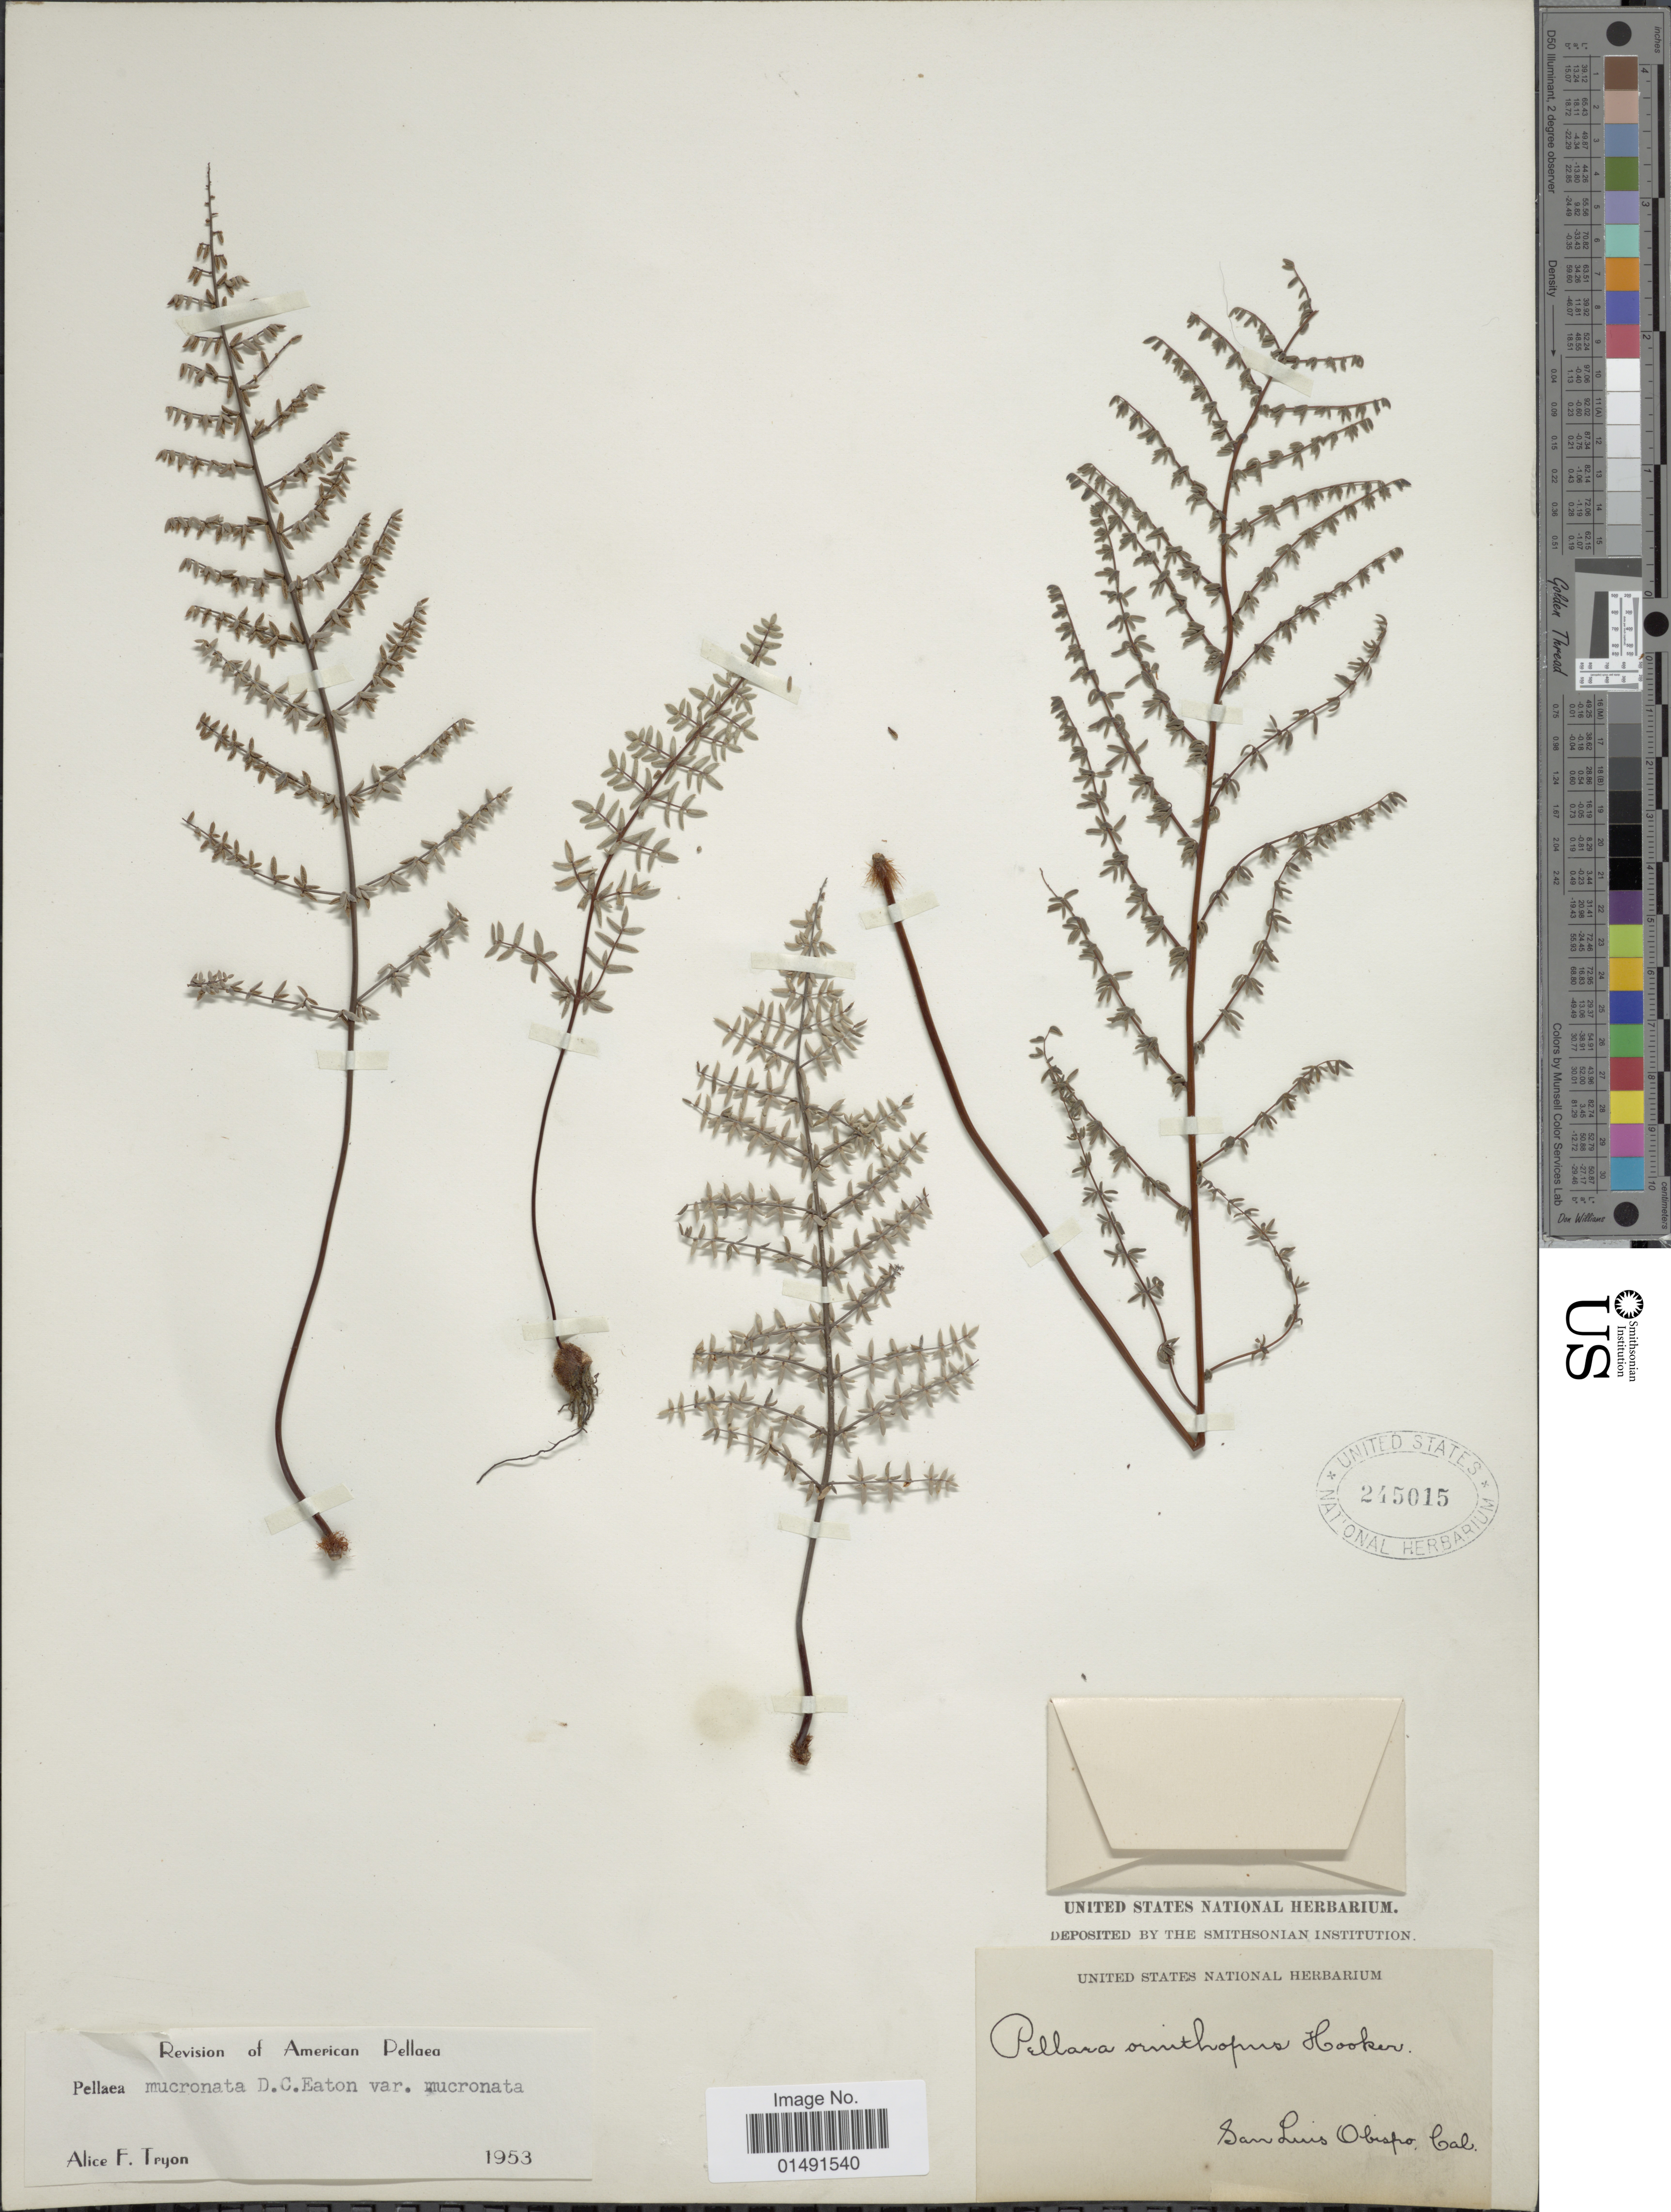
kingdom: Plantae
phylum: Tracheophyta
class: Polypodiopsida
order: Polypodiales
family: Pteridaceae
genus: Pellaea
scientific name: Pellaea mucronata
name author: (D.C. Eaton) D.C. Eaton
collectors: ex herb. United States National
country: United States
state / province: California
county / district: San Luis Obispo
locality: San Luis Obispo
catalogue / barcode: US 245015